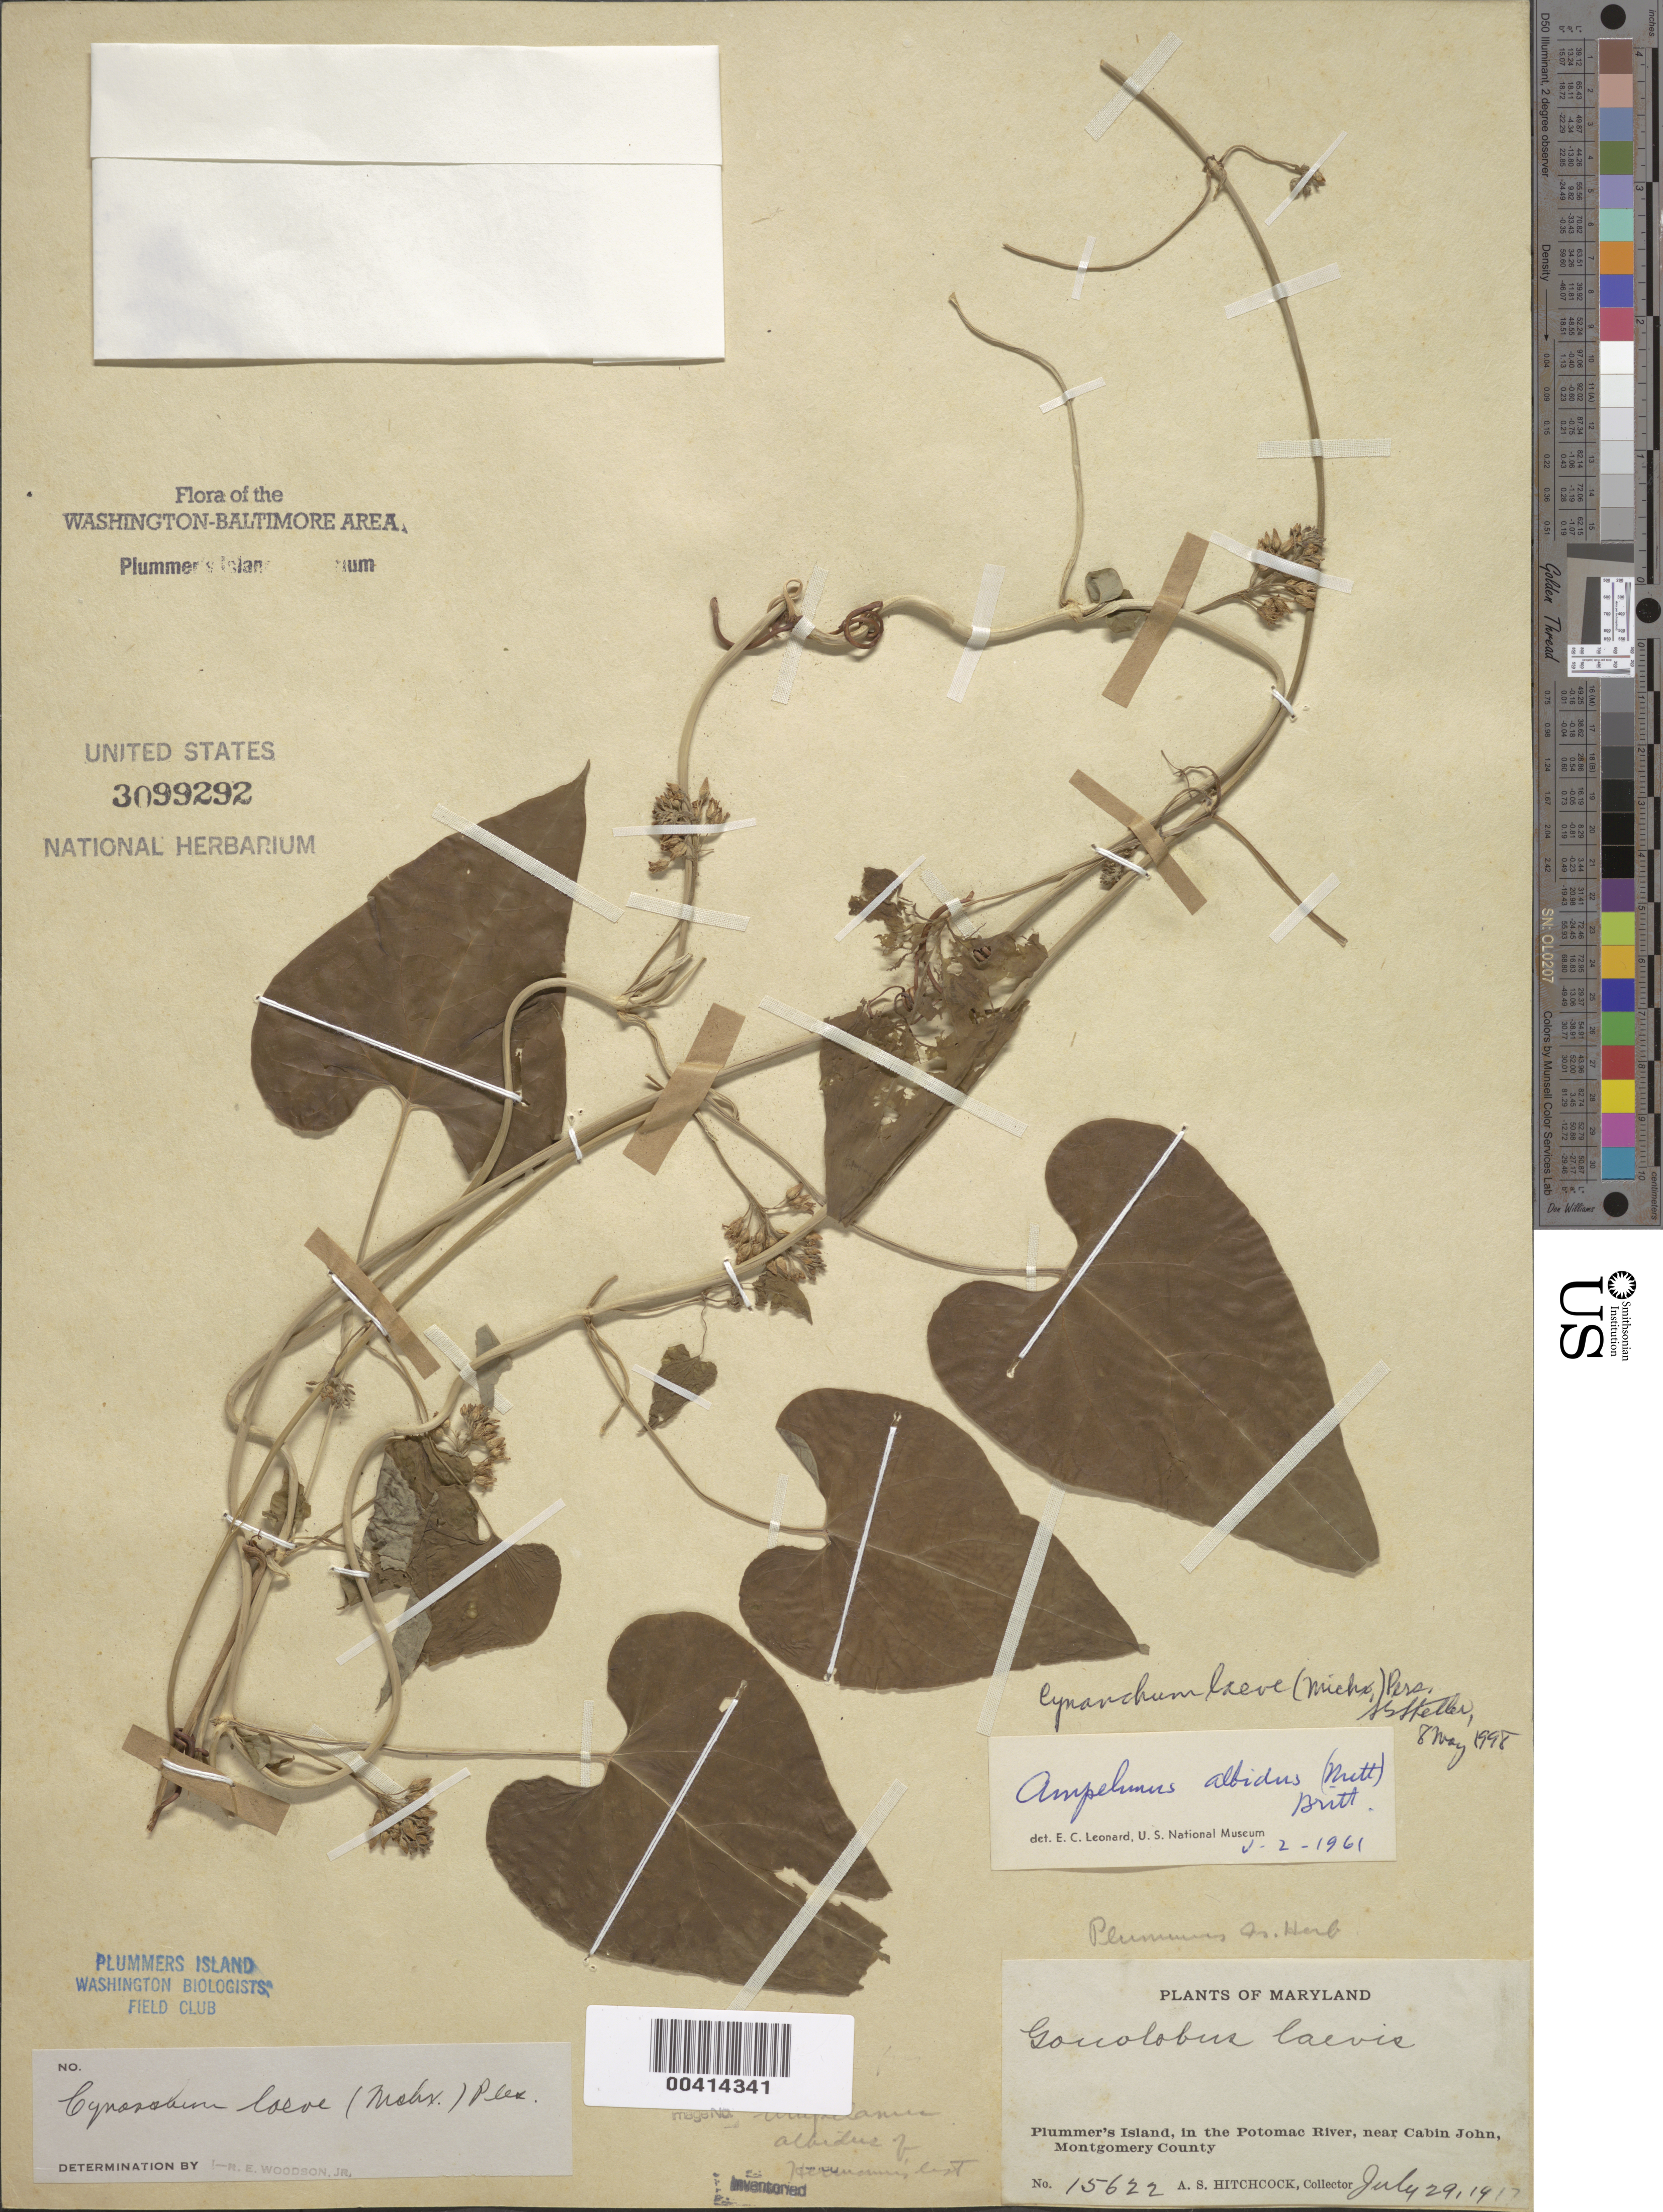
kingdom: Plantae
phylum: Tracheophyta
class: Magnoliopsida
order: Gentianales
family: Apocynaceae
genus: Cynanchum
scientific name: Cynanchum laeve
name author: (Michx.) Pers.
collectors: A. S. Hitchcock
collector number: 15622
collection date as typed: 29 Jul 1917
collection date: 1917-07-29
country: United States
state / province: Maryland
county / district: Montgomery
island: Plummers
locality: Plummer's Island C. & O. Canal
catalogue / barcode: US 3099292